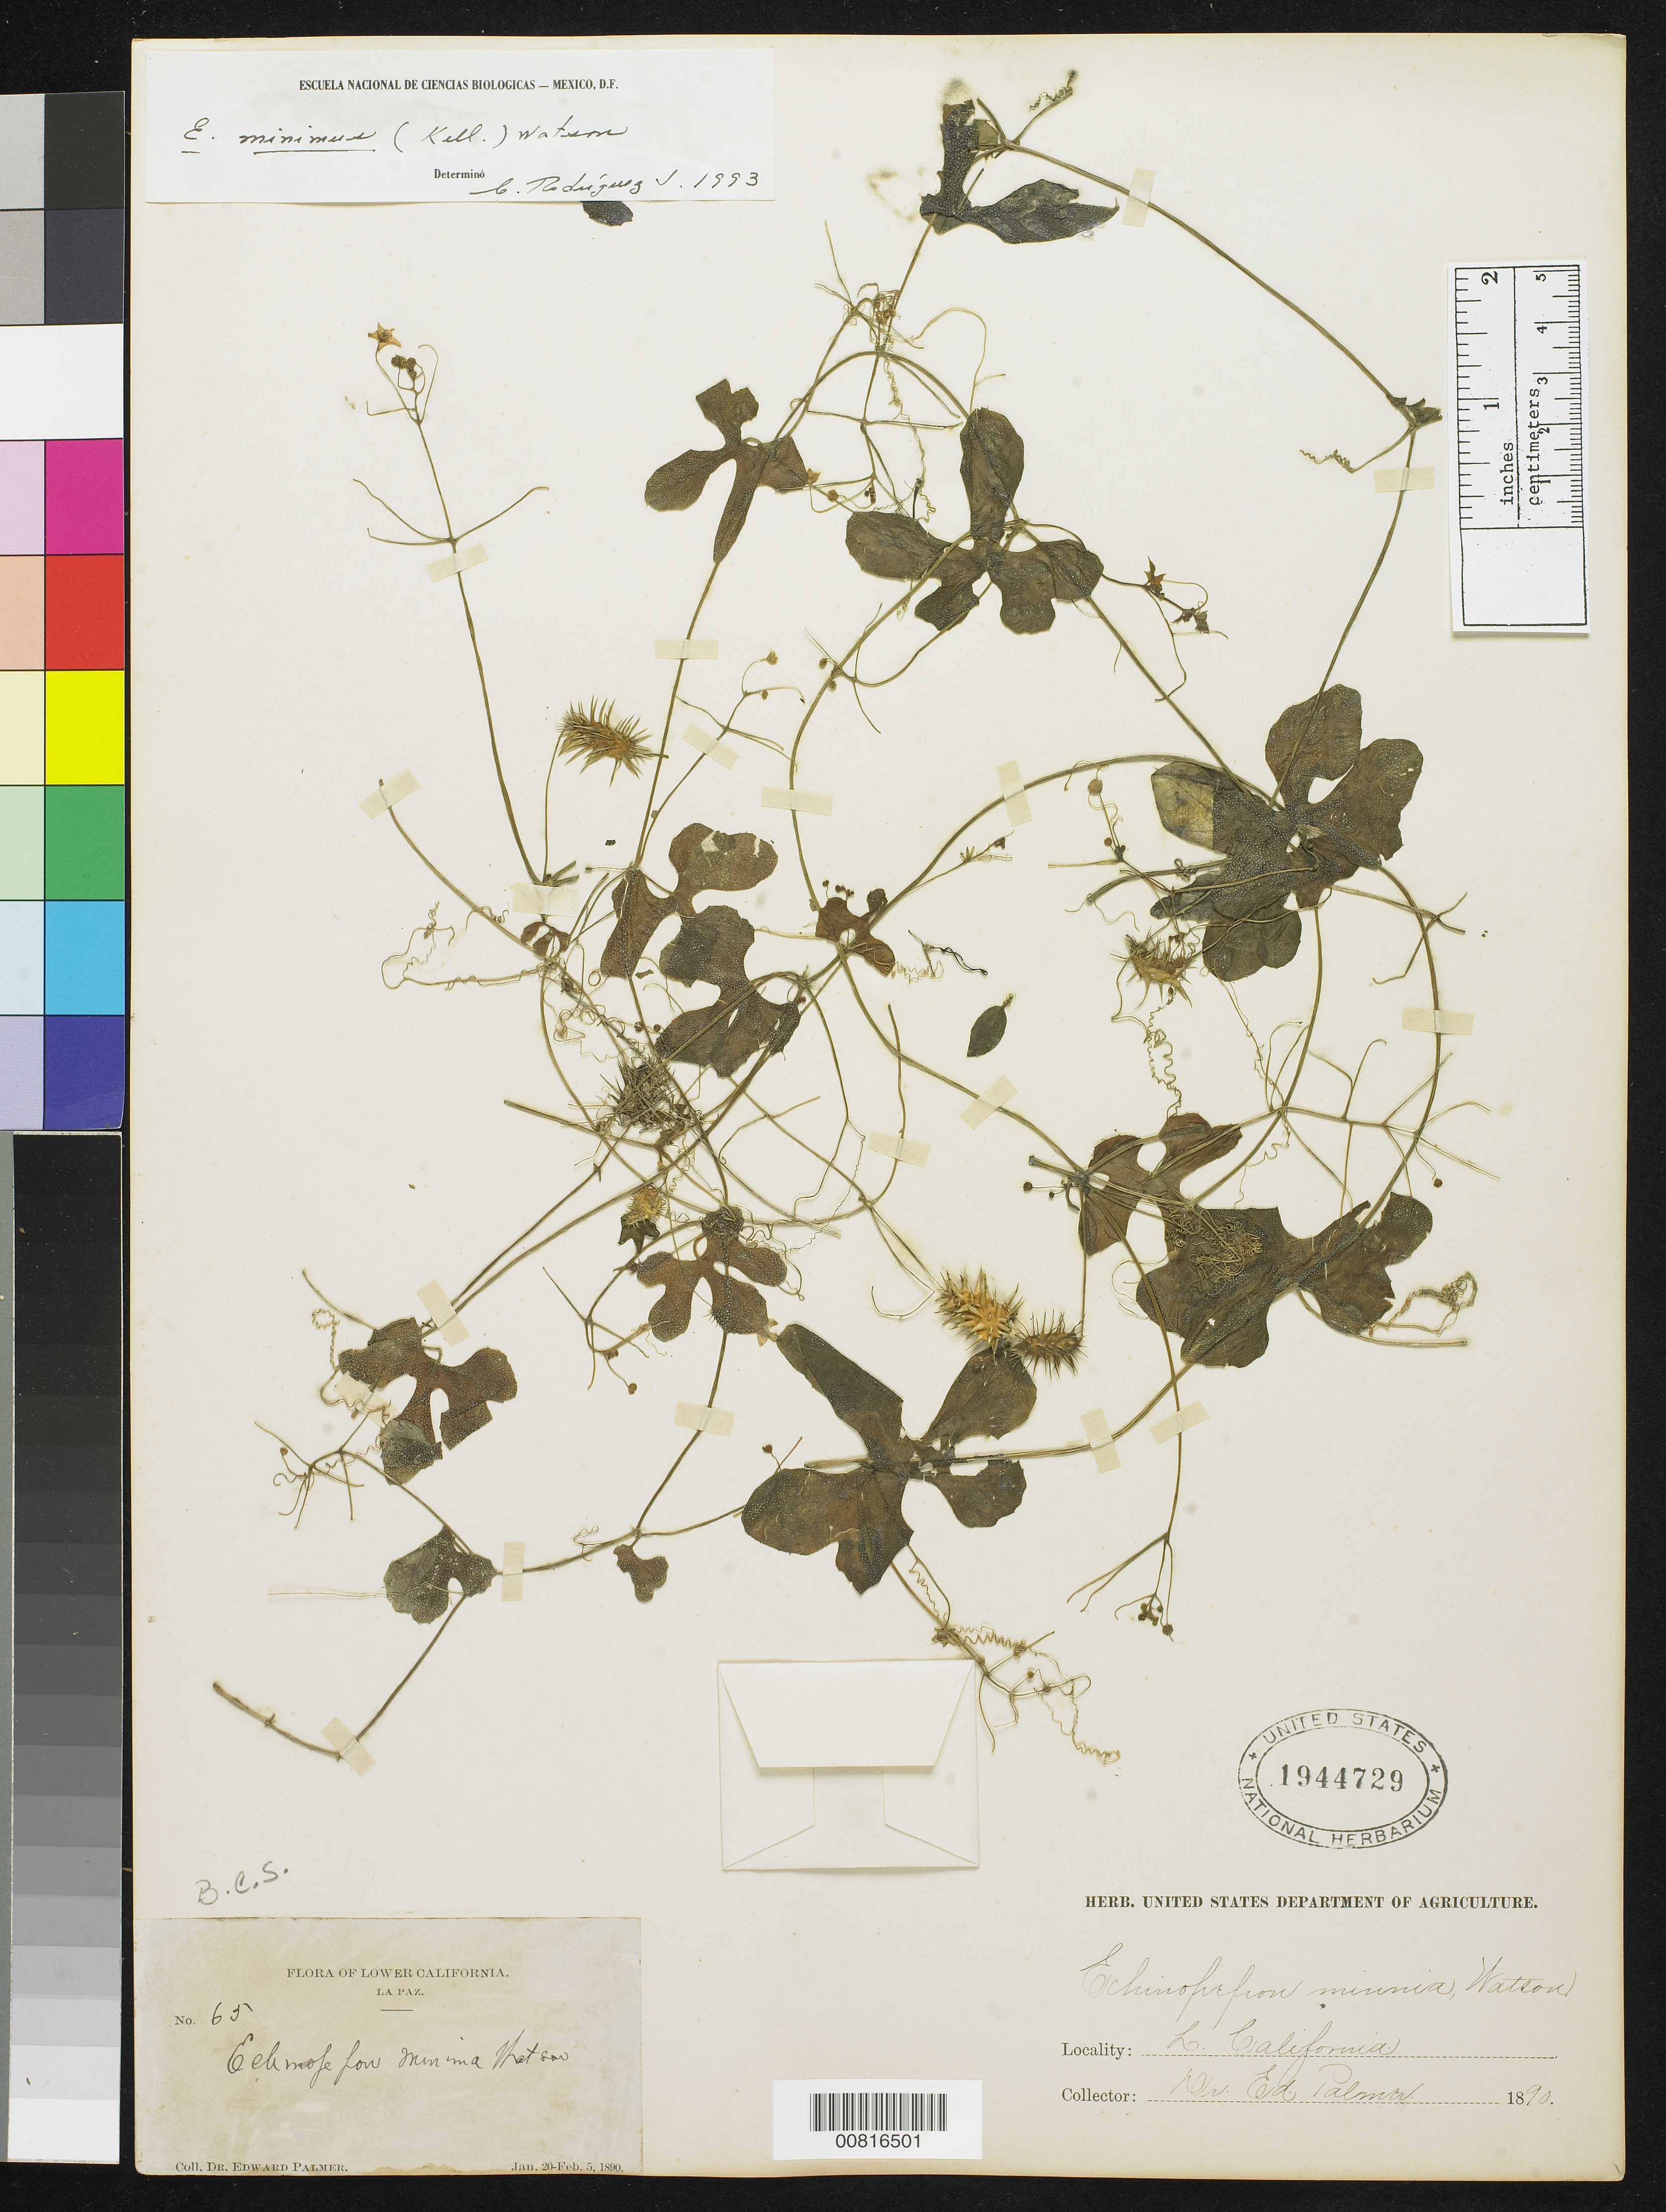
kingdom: Plantae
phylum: Tracheophyta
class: Magnoliopsida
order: Cucurbitales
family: Cucurbitaceae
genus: Echinopepon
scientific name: Echinopepon minimus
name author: (Kellogg) S. Watson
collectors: E. Palmer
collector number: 65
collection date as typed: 20 Jan 1890 to 05 Feb 1890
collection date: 1890-01-20/1890-02-05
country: Mexico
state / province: Baja California Sur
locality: La Paz, Baja California Sur.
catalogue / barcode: US 1944729